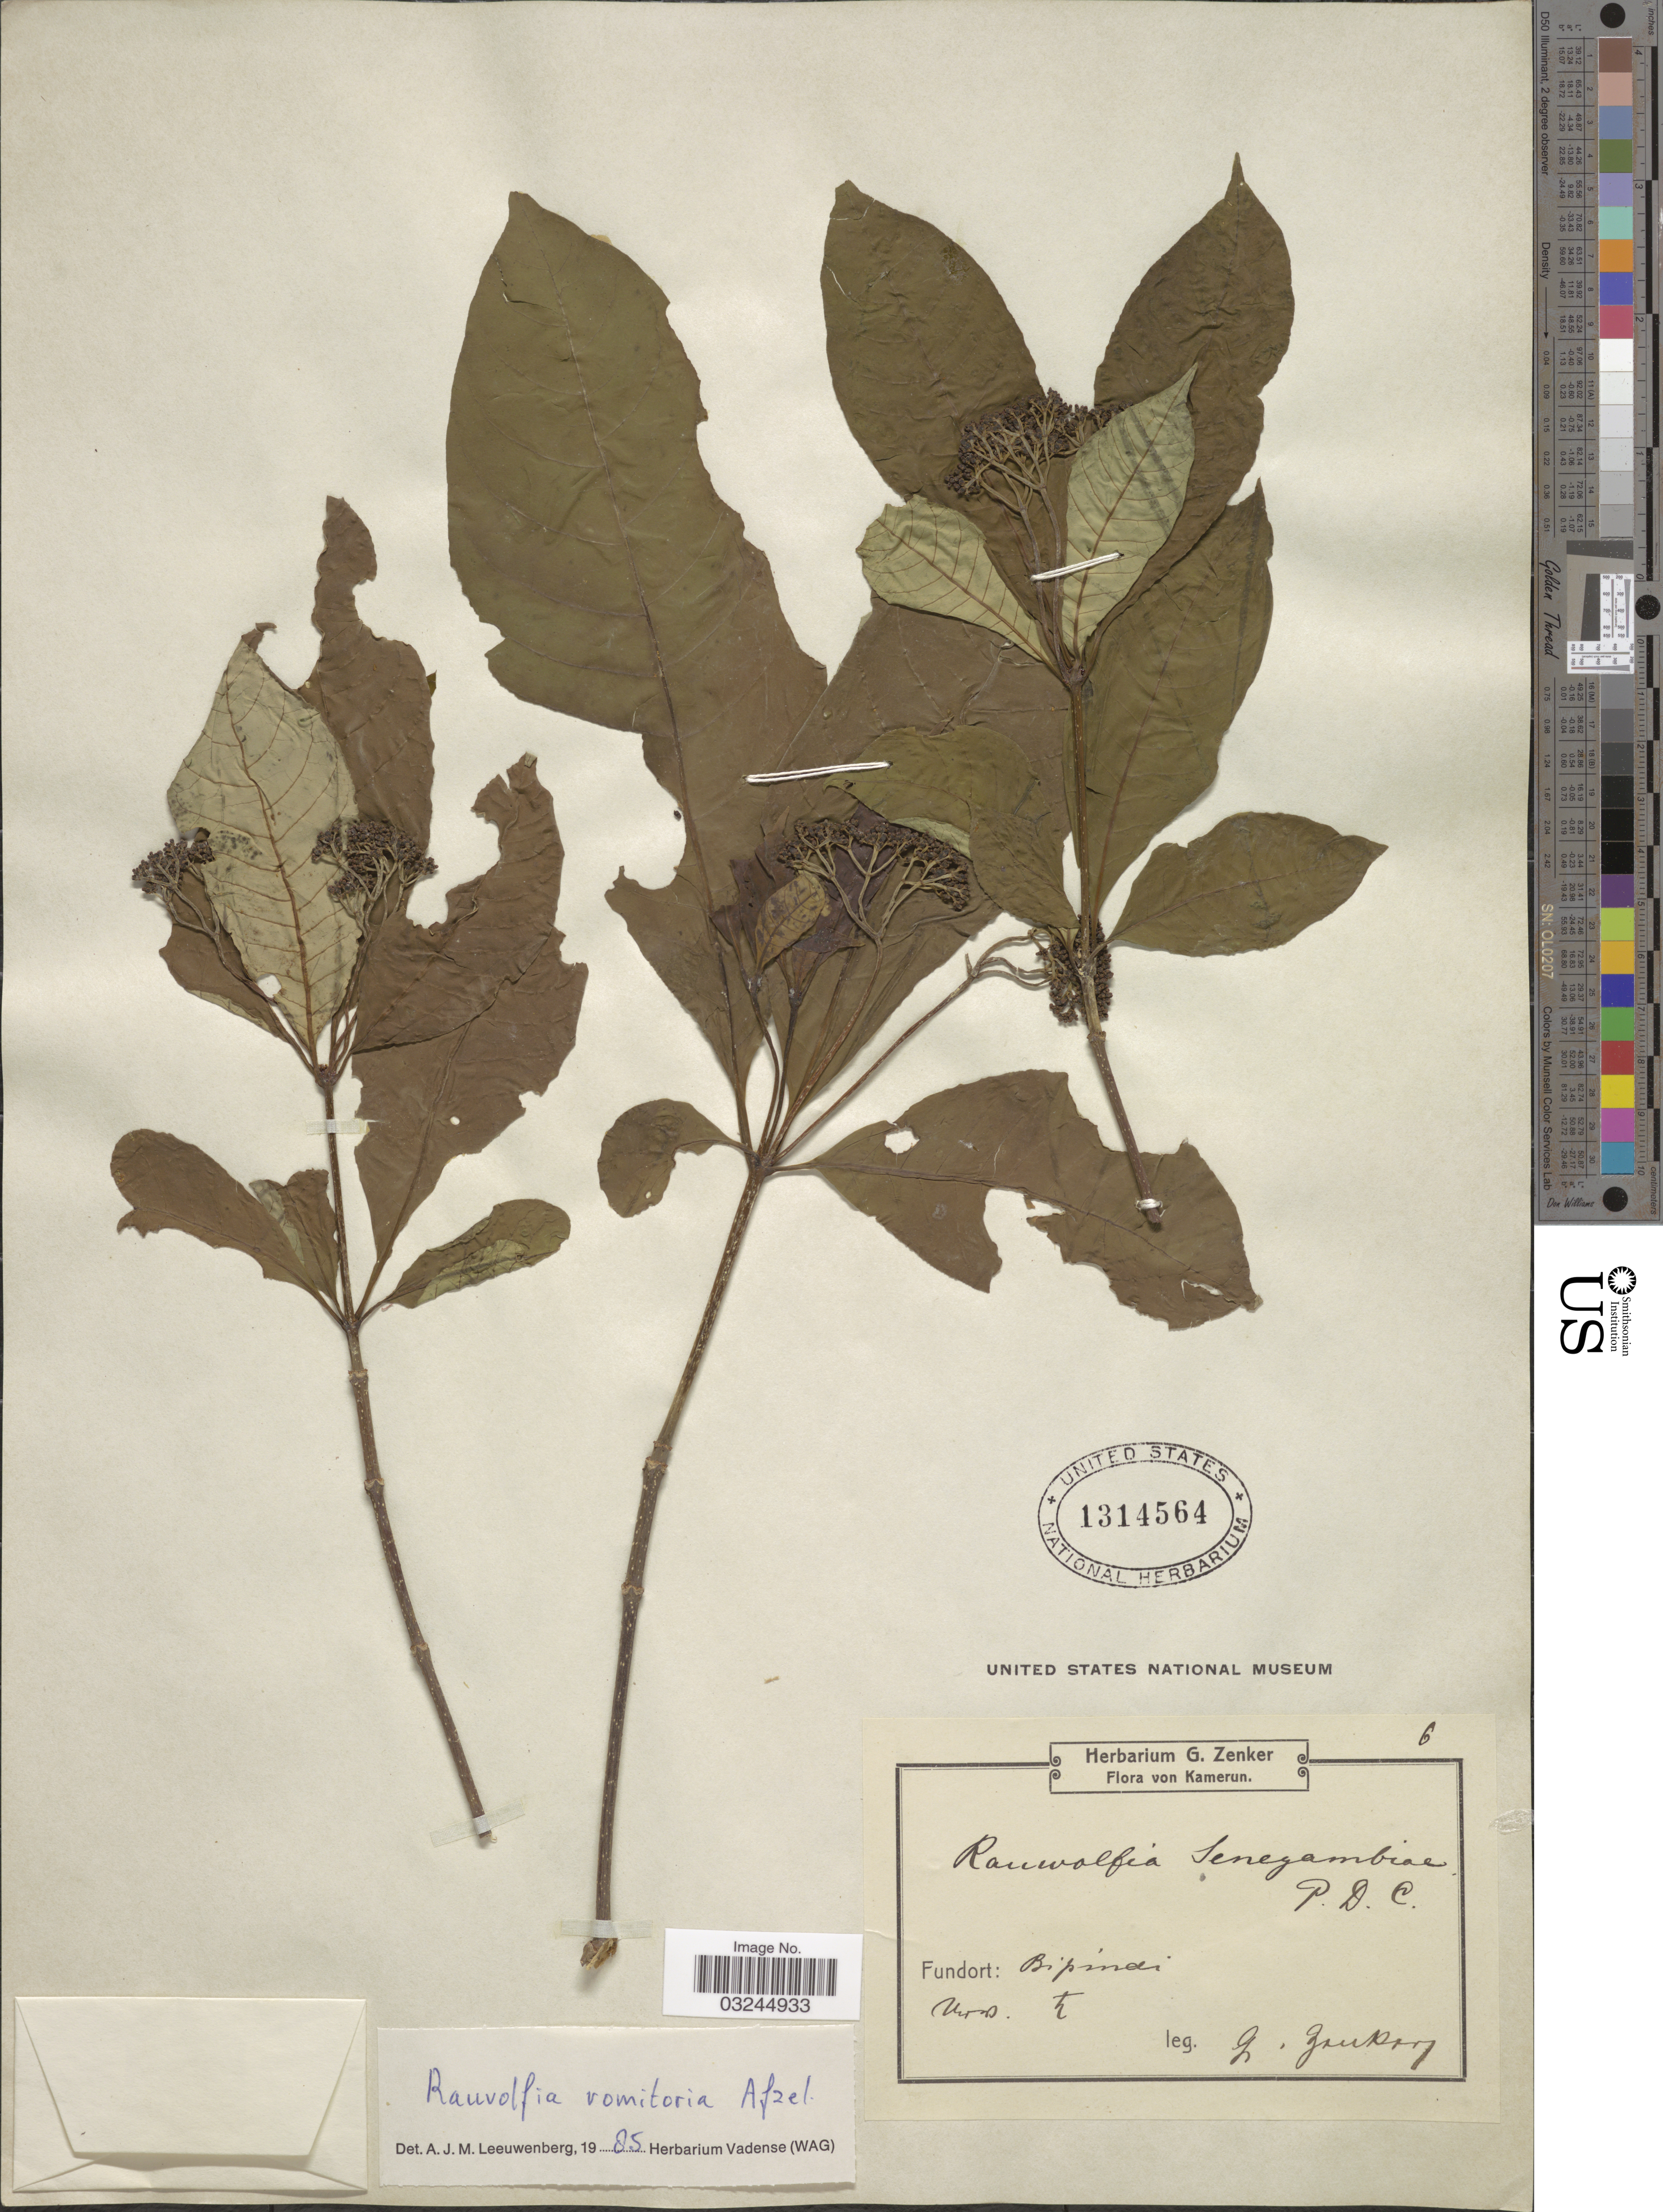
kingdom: Plantae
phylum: Tracheophyta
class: Magnoliopsida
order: Gentianales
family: Apocynaceae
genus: Rauvolfia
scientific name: Rauvolfia vomitoria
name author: Afzel.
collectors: G. A. Zenker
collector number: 6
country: Cameroon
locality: Bipindi. Urud T [interpreted].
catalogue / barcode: US 1314564